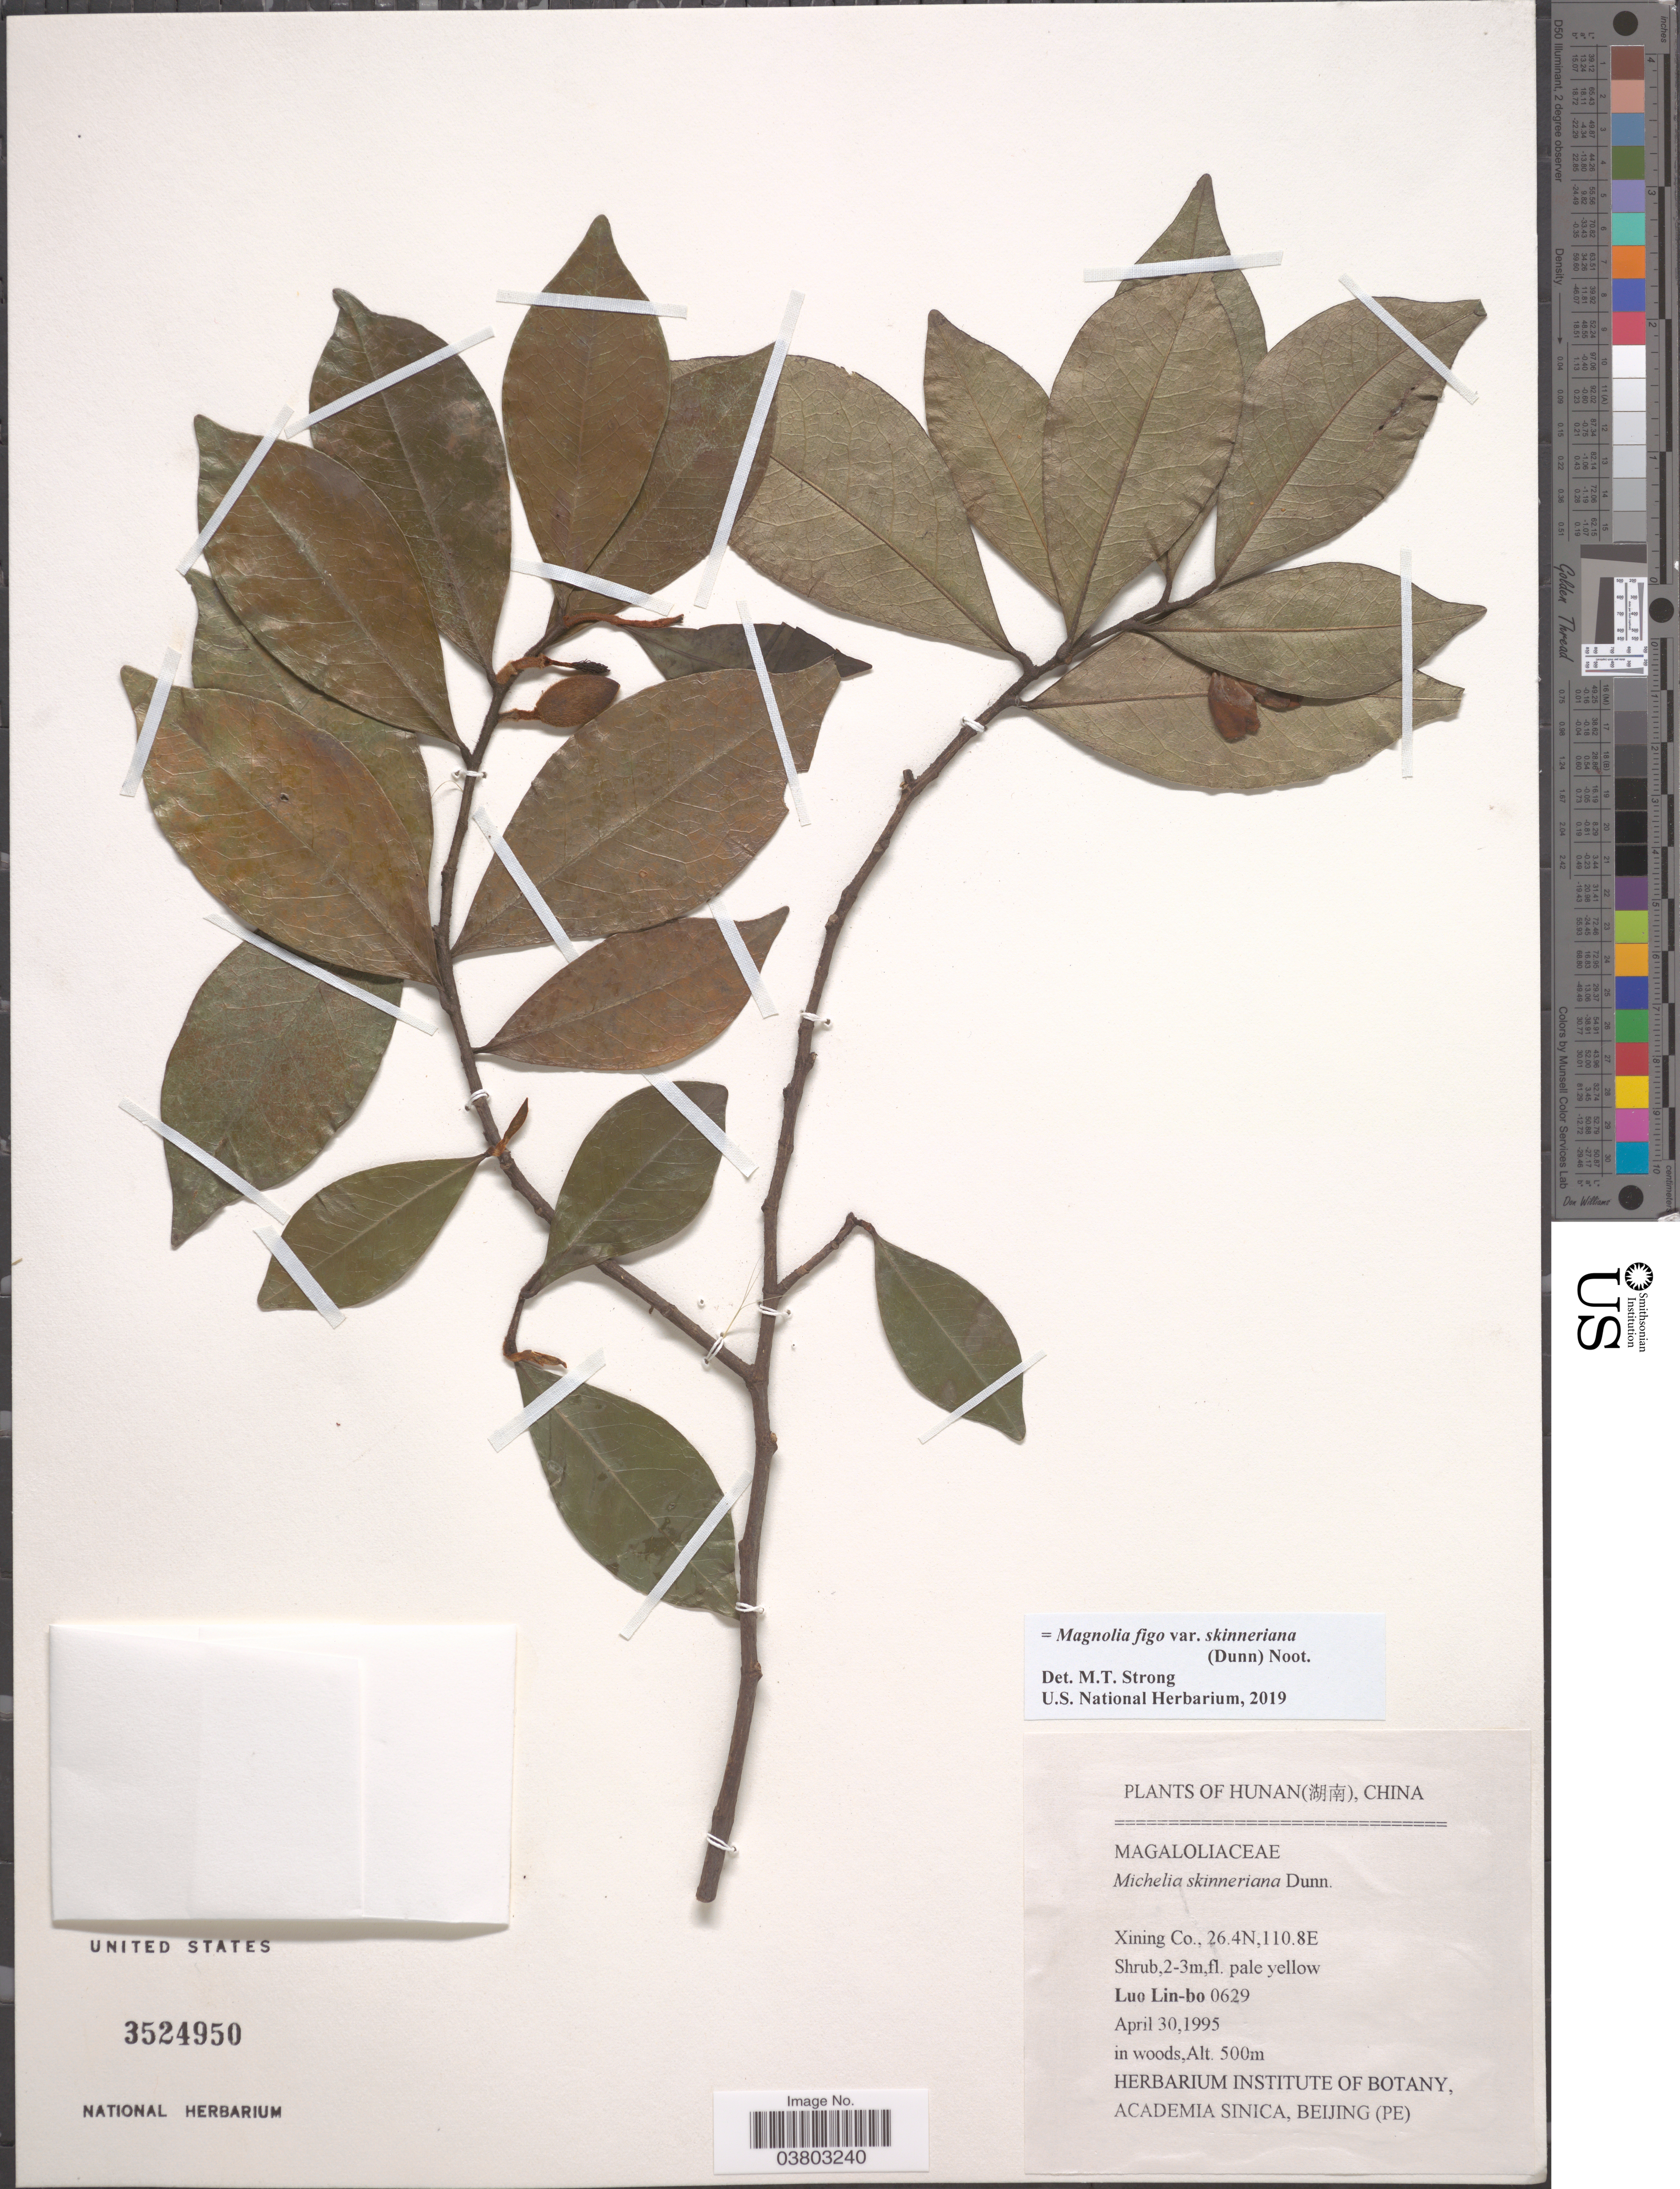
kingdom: Plantae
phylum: Tracheophyta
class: Magnoliopsida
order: Magnoliales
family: Magnoliaceae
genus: Magnolia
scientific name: Magnolia figo var. skinneriana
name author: (Dunn) Noot.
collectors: L. Lin-bo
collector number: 0629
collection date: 1995-04-30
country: China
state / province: Hunan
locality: Xining Co.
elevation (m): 500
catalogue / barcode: US 3524950